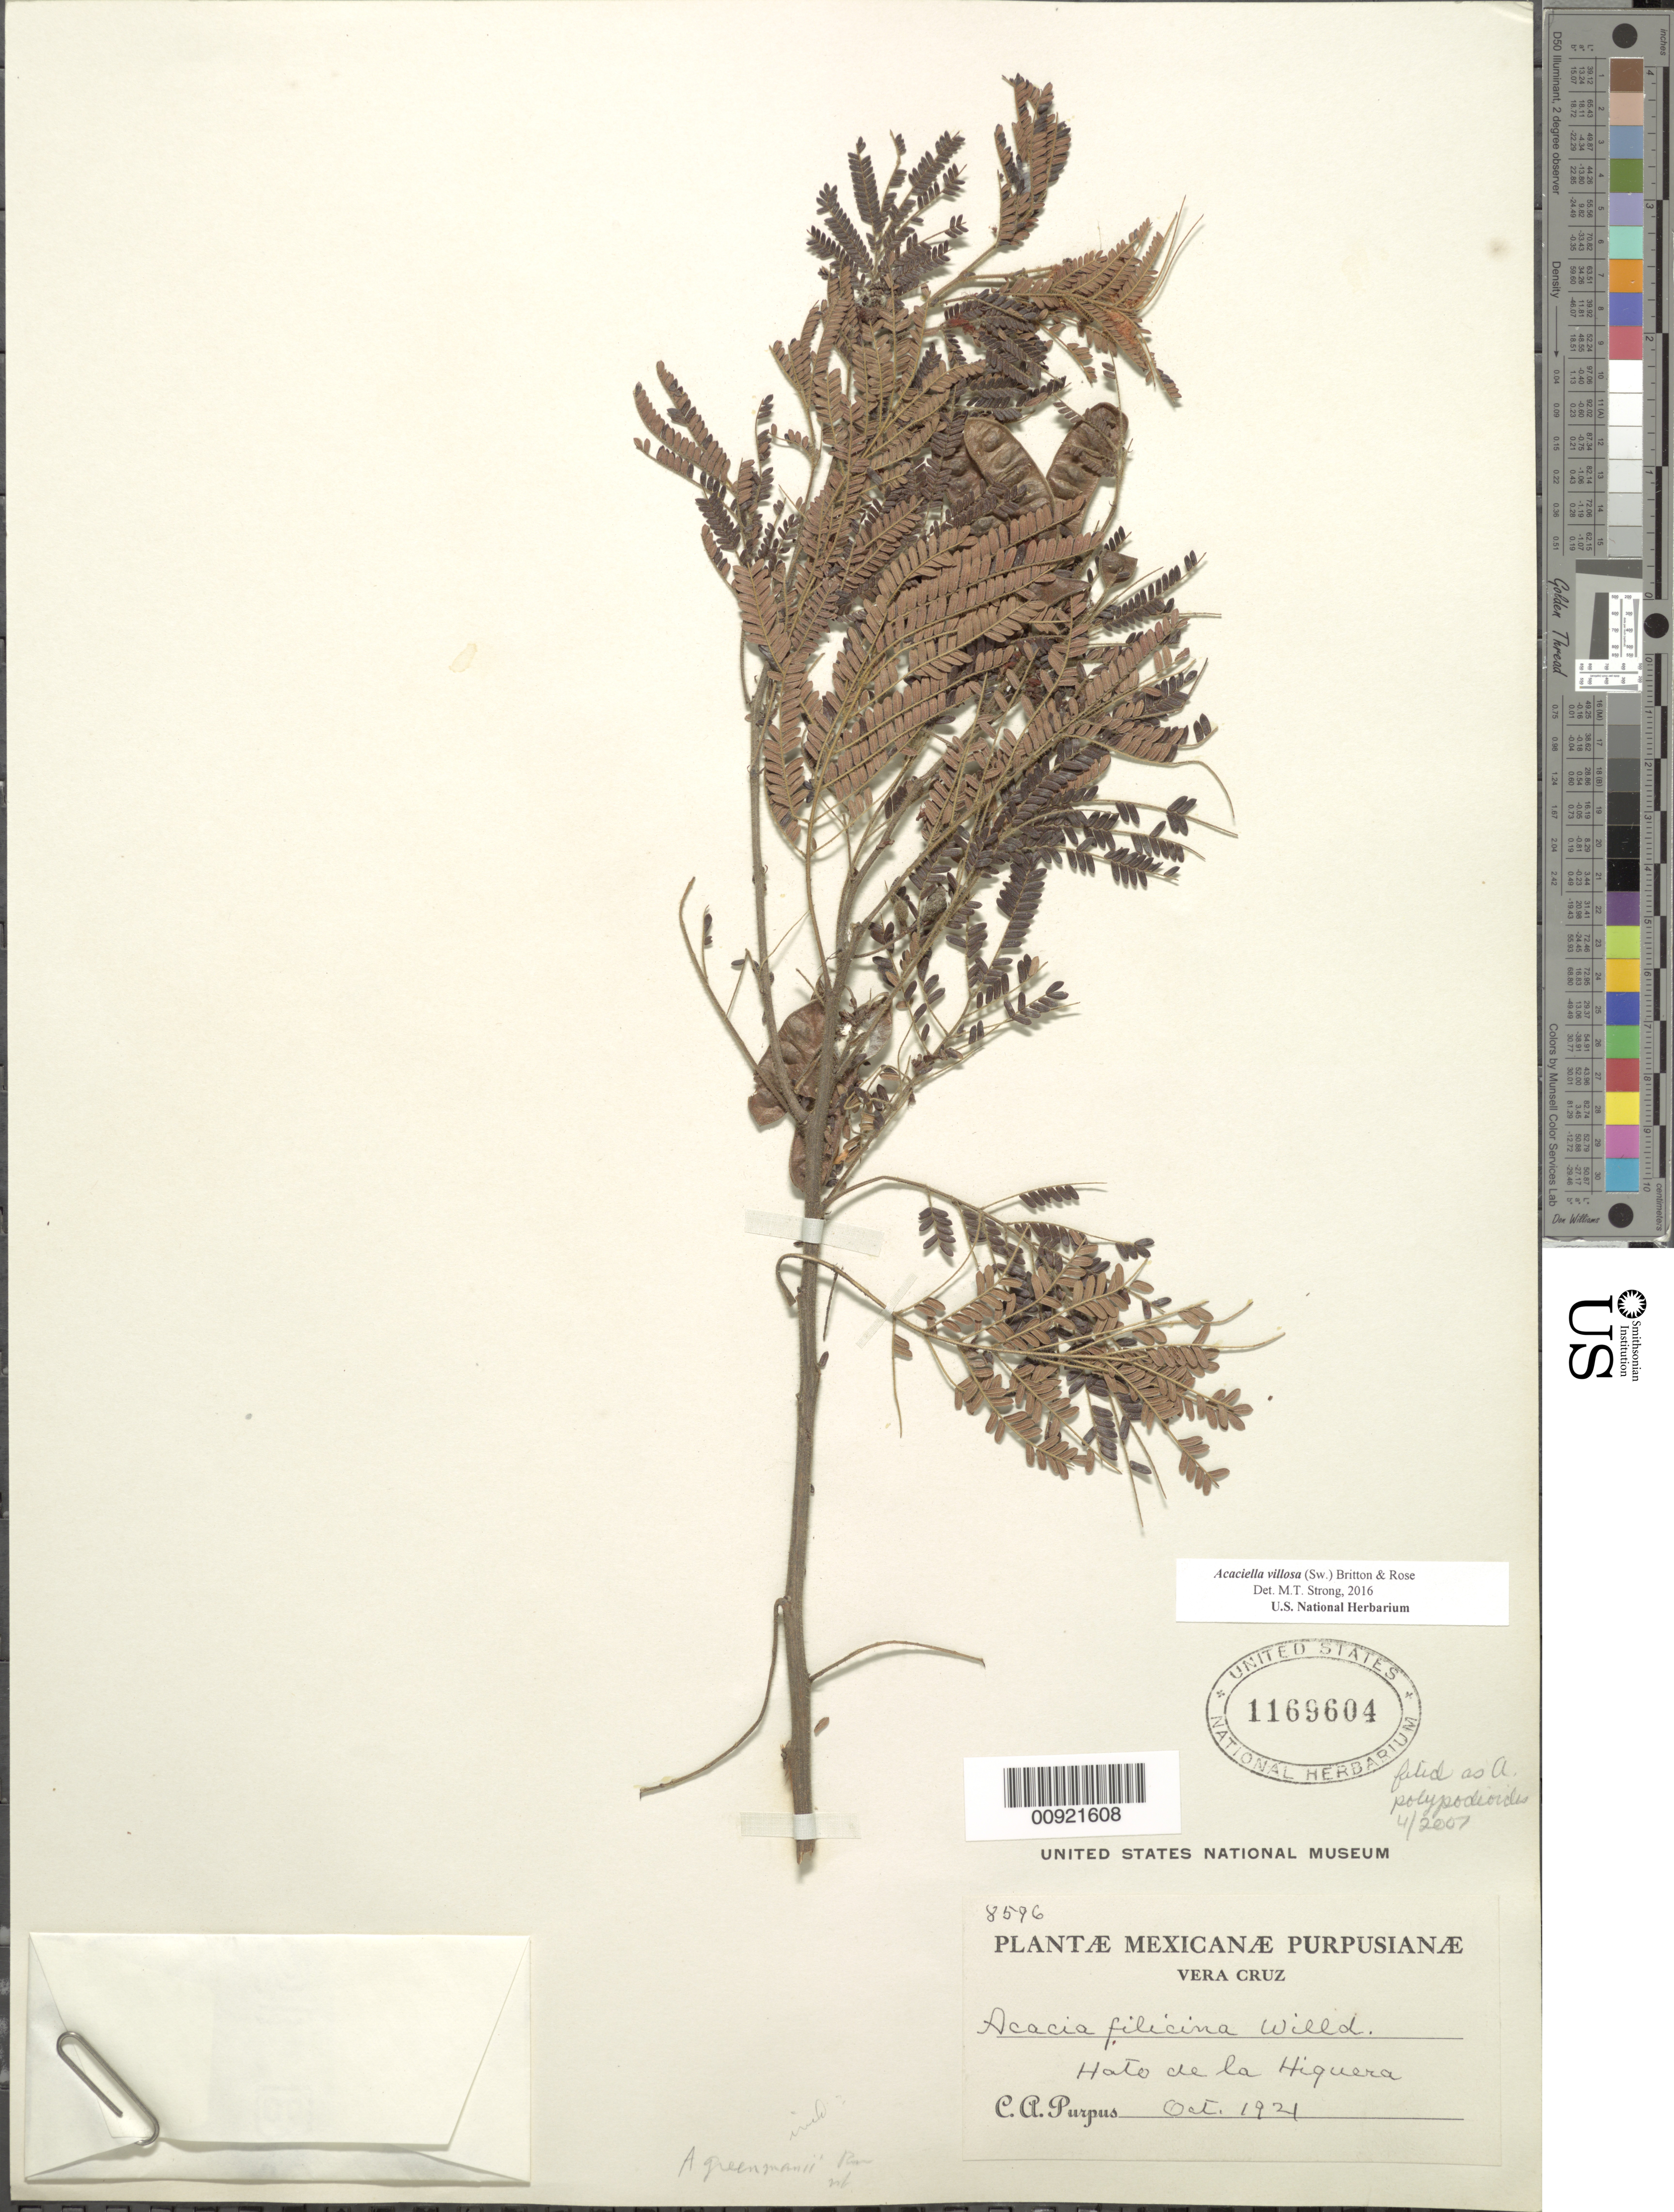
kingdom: Plantae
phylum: Tracheophyta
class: Magnoliopsida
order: Fabales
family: Fabaceae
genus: Acaciella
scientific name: Acaciella villosa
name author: (Sw.) Britton & Rose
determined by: Strong, M. T., (US), Smithsonian Institution - National Museum of Natural History (UNITED STATES)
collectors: C. A. Purpus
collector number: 8596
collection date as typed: Oct 1921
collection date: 1921-10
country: Mexico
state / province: Veracruz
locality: Hato de la Higuera, Veracruz.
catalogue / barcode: US 1169604